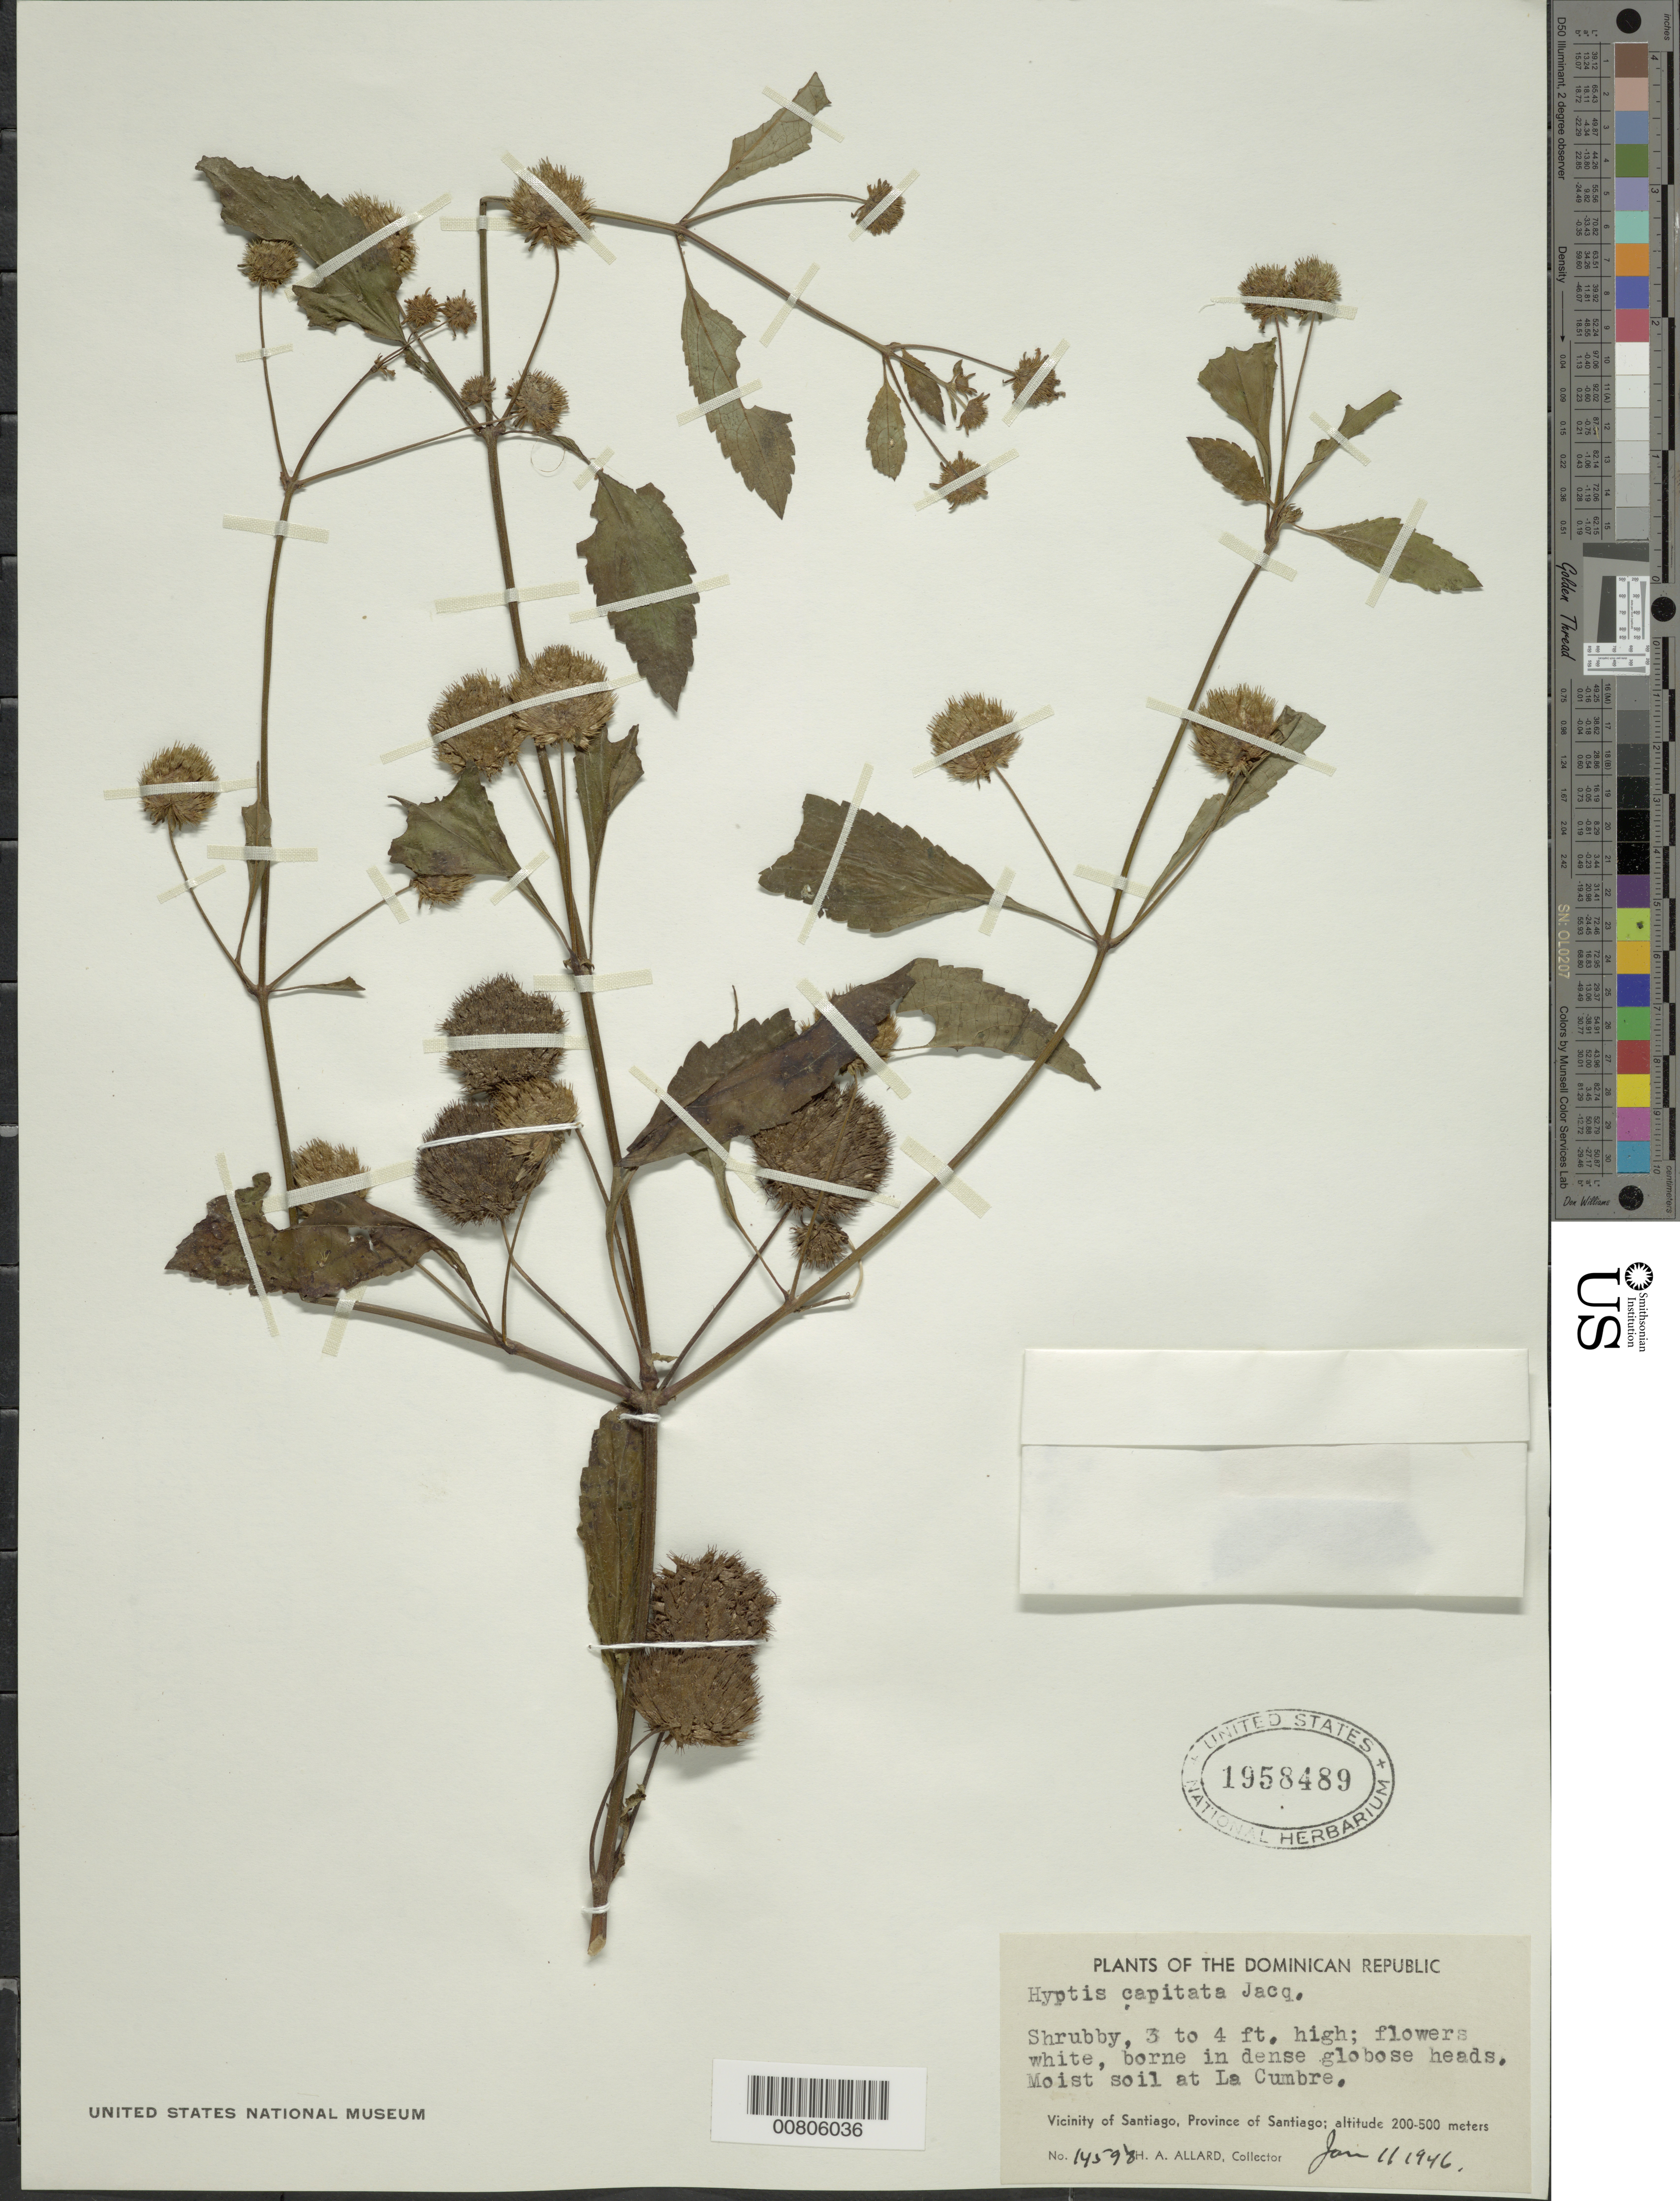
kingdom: Plantae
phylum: Tracheophyta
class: Magnoliopsida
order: Lamiales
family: Lamiaceae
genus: Hyptis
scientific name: Hyptis capitata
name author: Jacq.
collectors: H. A. Allard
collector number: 14598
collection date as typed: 11 Jan 1946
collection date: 1946-01-11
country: Dominican Republic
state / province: Santiago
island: Hispaniola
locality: Vicinity of Santiago, La Cumbre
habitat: Moist soil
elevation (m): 200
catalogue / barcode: US 1958489